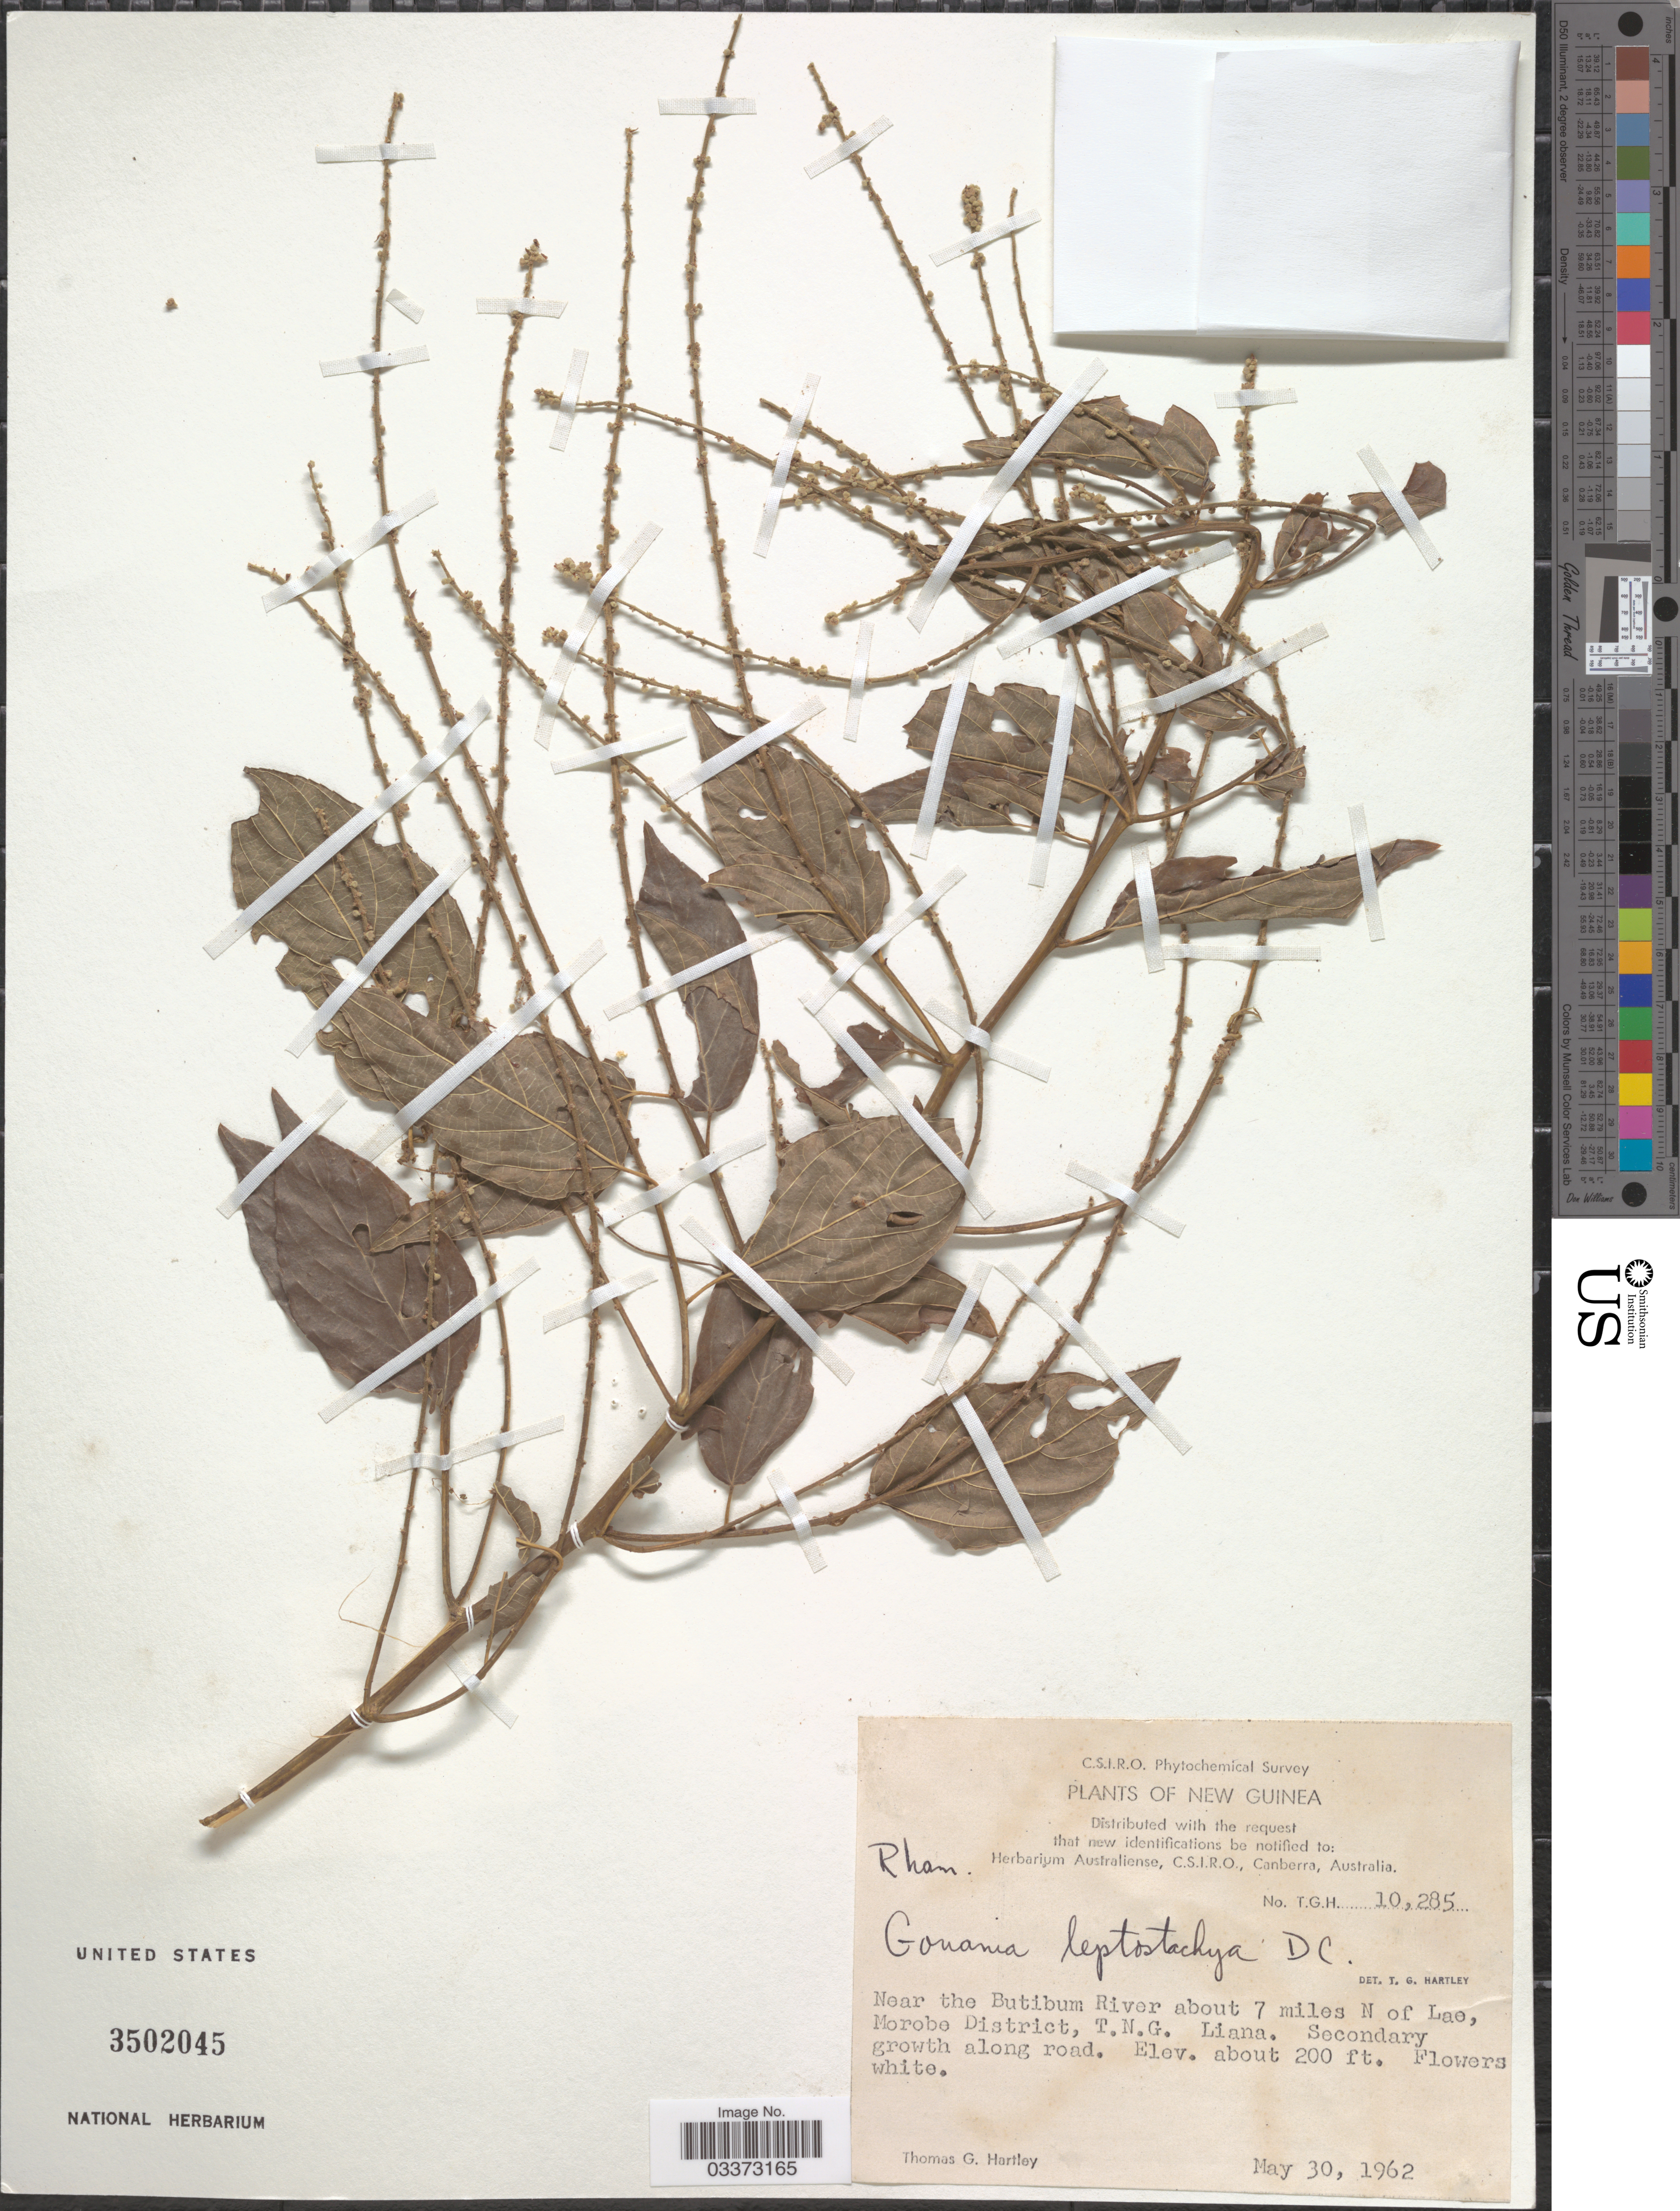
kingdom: Plantae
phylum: Tracheophyta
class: Magnoliopsida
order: Rosales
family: Rhamnaceae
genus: Gouania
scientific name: Gouania leptostachya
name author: DC.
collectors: T. Hartley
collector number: T.G.H. 10285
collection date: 1962-05-30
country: Papua New Guinea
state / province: Morobe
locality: New Guinea. Near the Butibum river about 7 miles N of Lae, Morobe District, T.N.G.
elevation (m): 61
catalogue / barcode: US 3502045